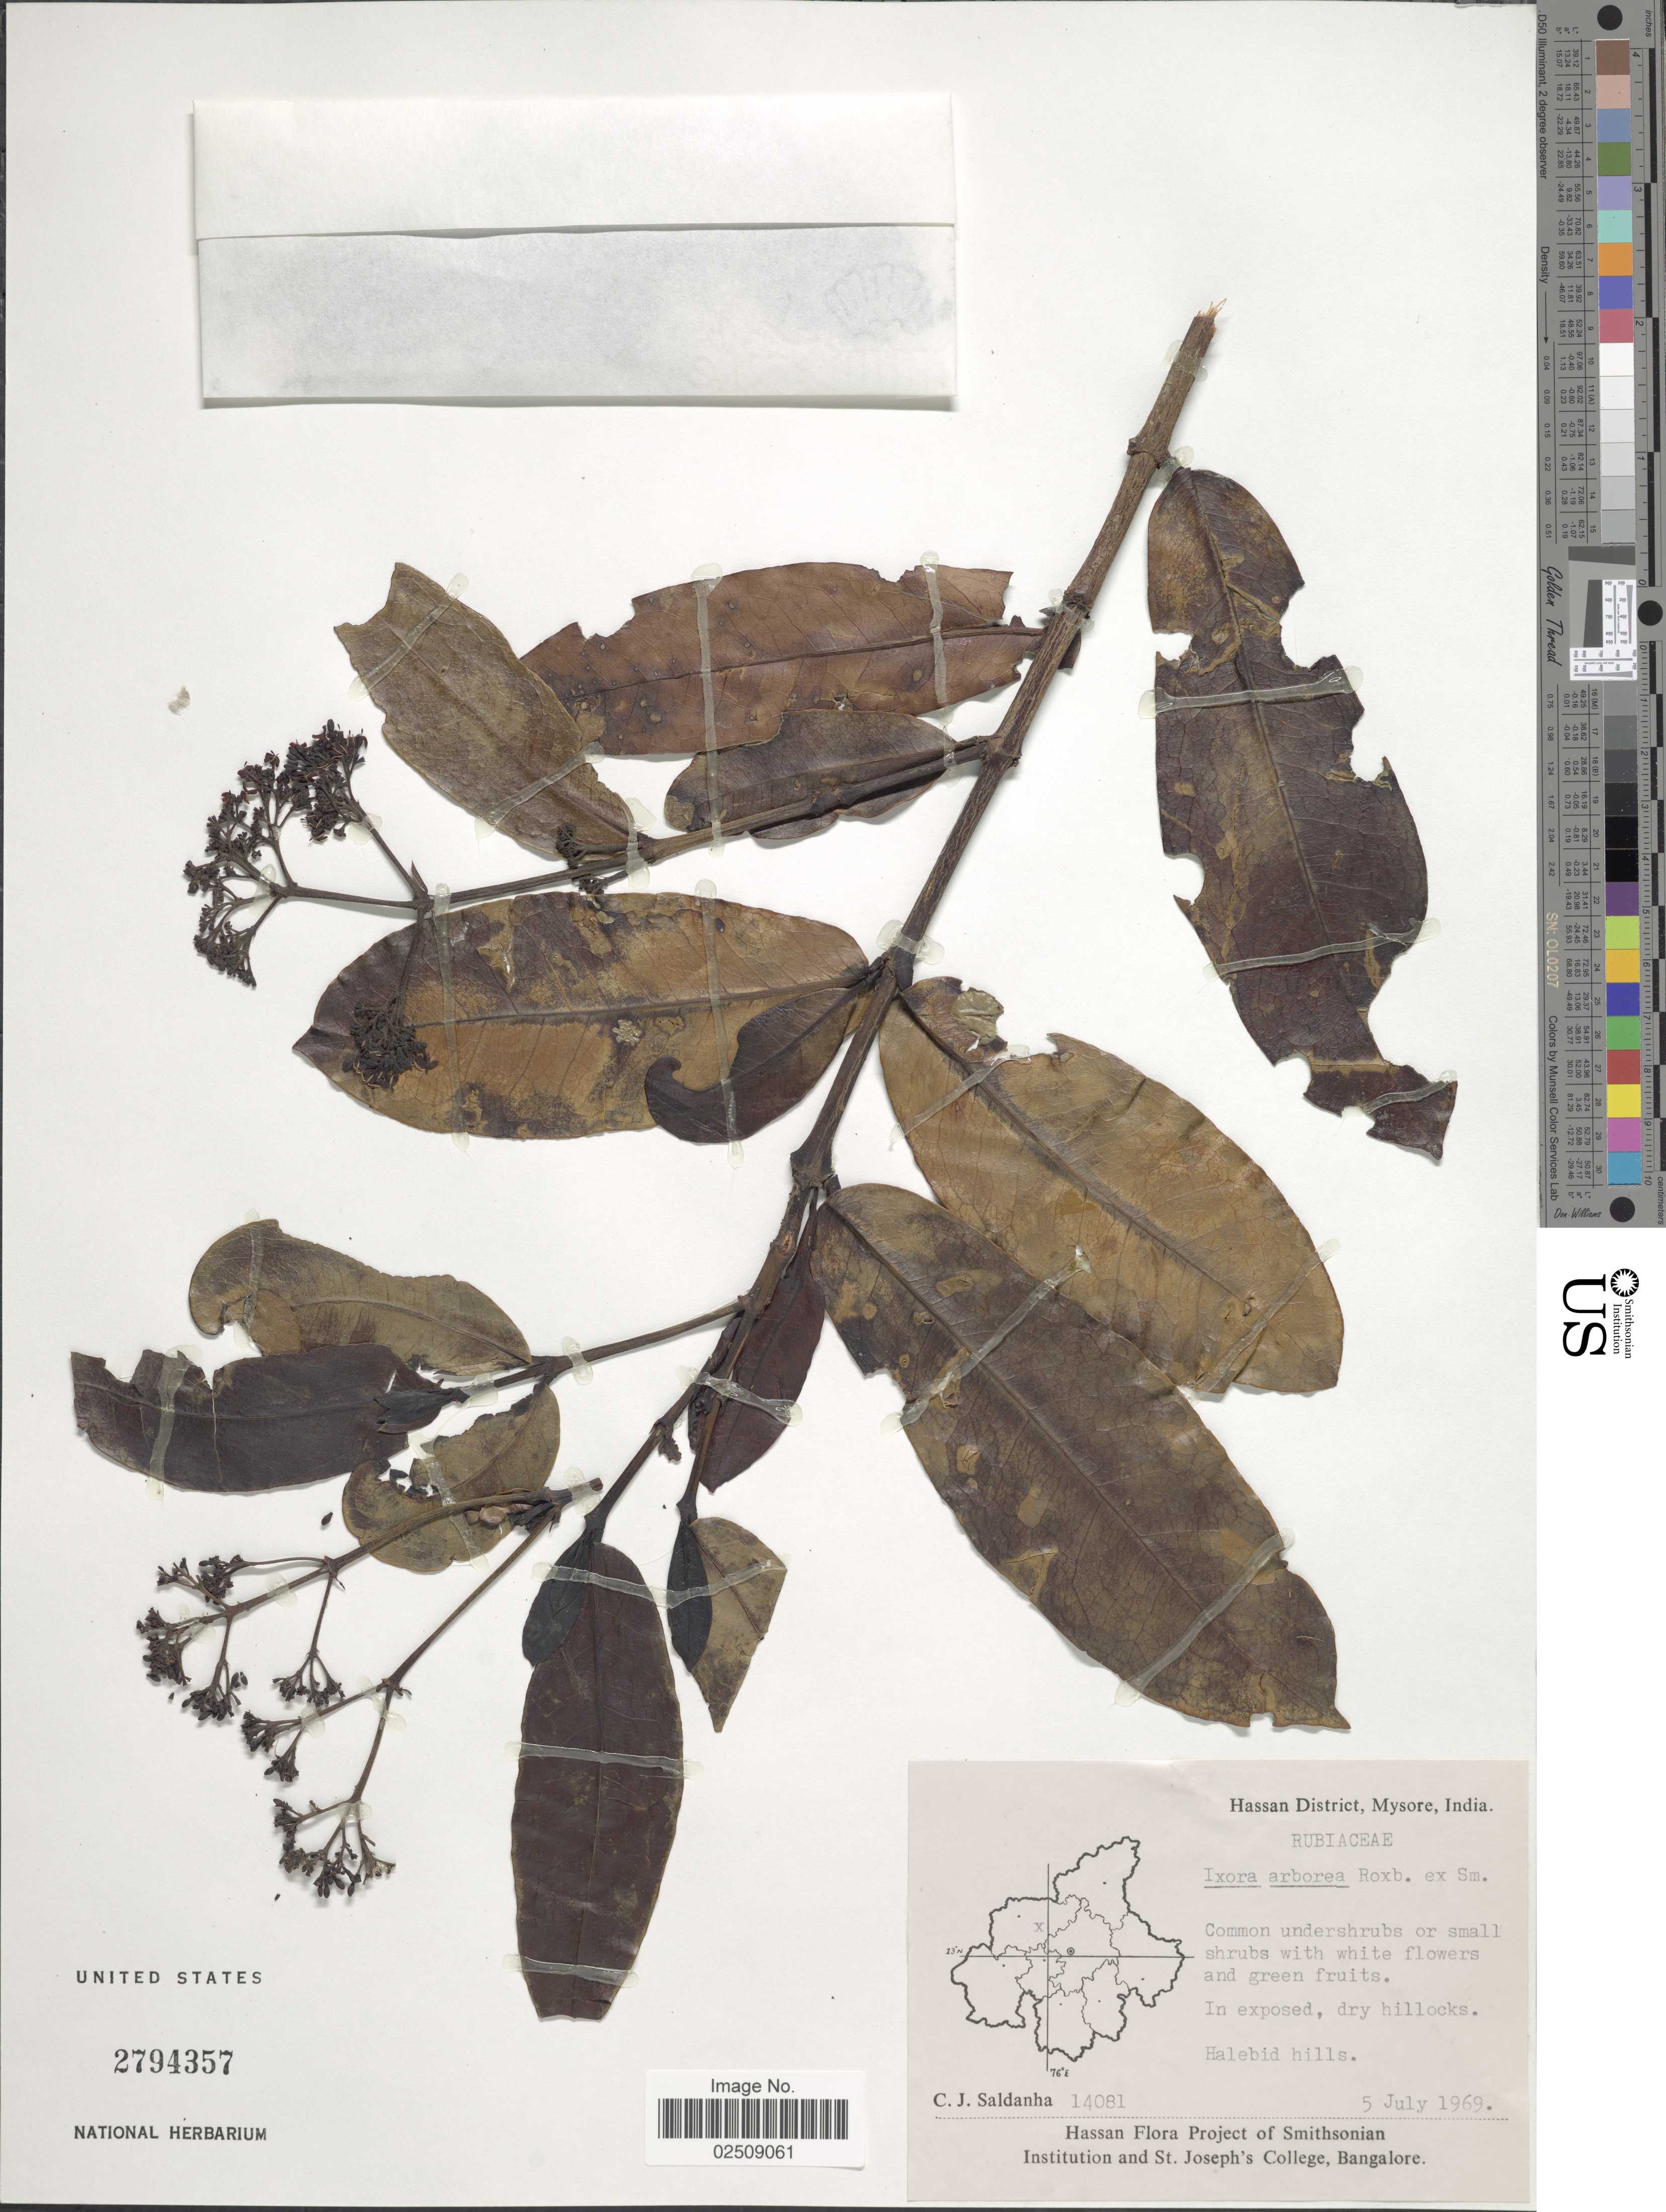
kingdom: Plantae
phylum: Tracheophyta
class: Magnoliopsida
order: Gentianales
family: Rubiaceae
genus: Ixora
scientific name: Ixora arborea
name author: Blanco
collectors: C. J. Saldanha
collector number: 14081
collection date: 1969-07-05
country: India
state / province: Karnataka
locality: Hassan District, Mysore. Halebid Hills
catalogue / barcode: US 2794357